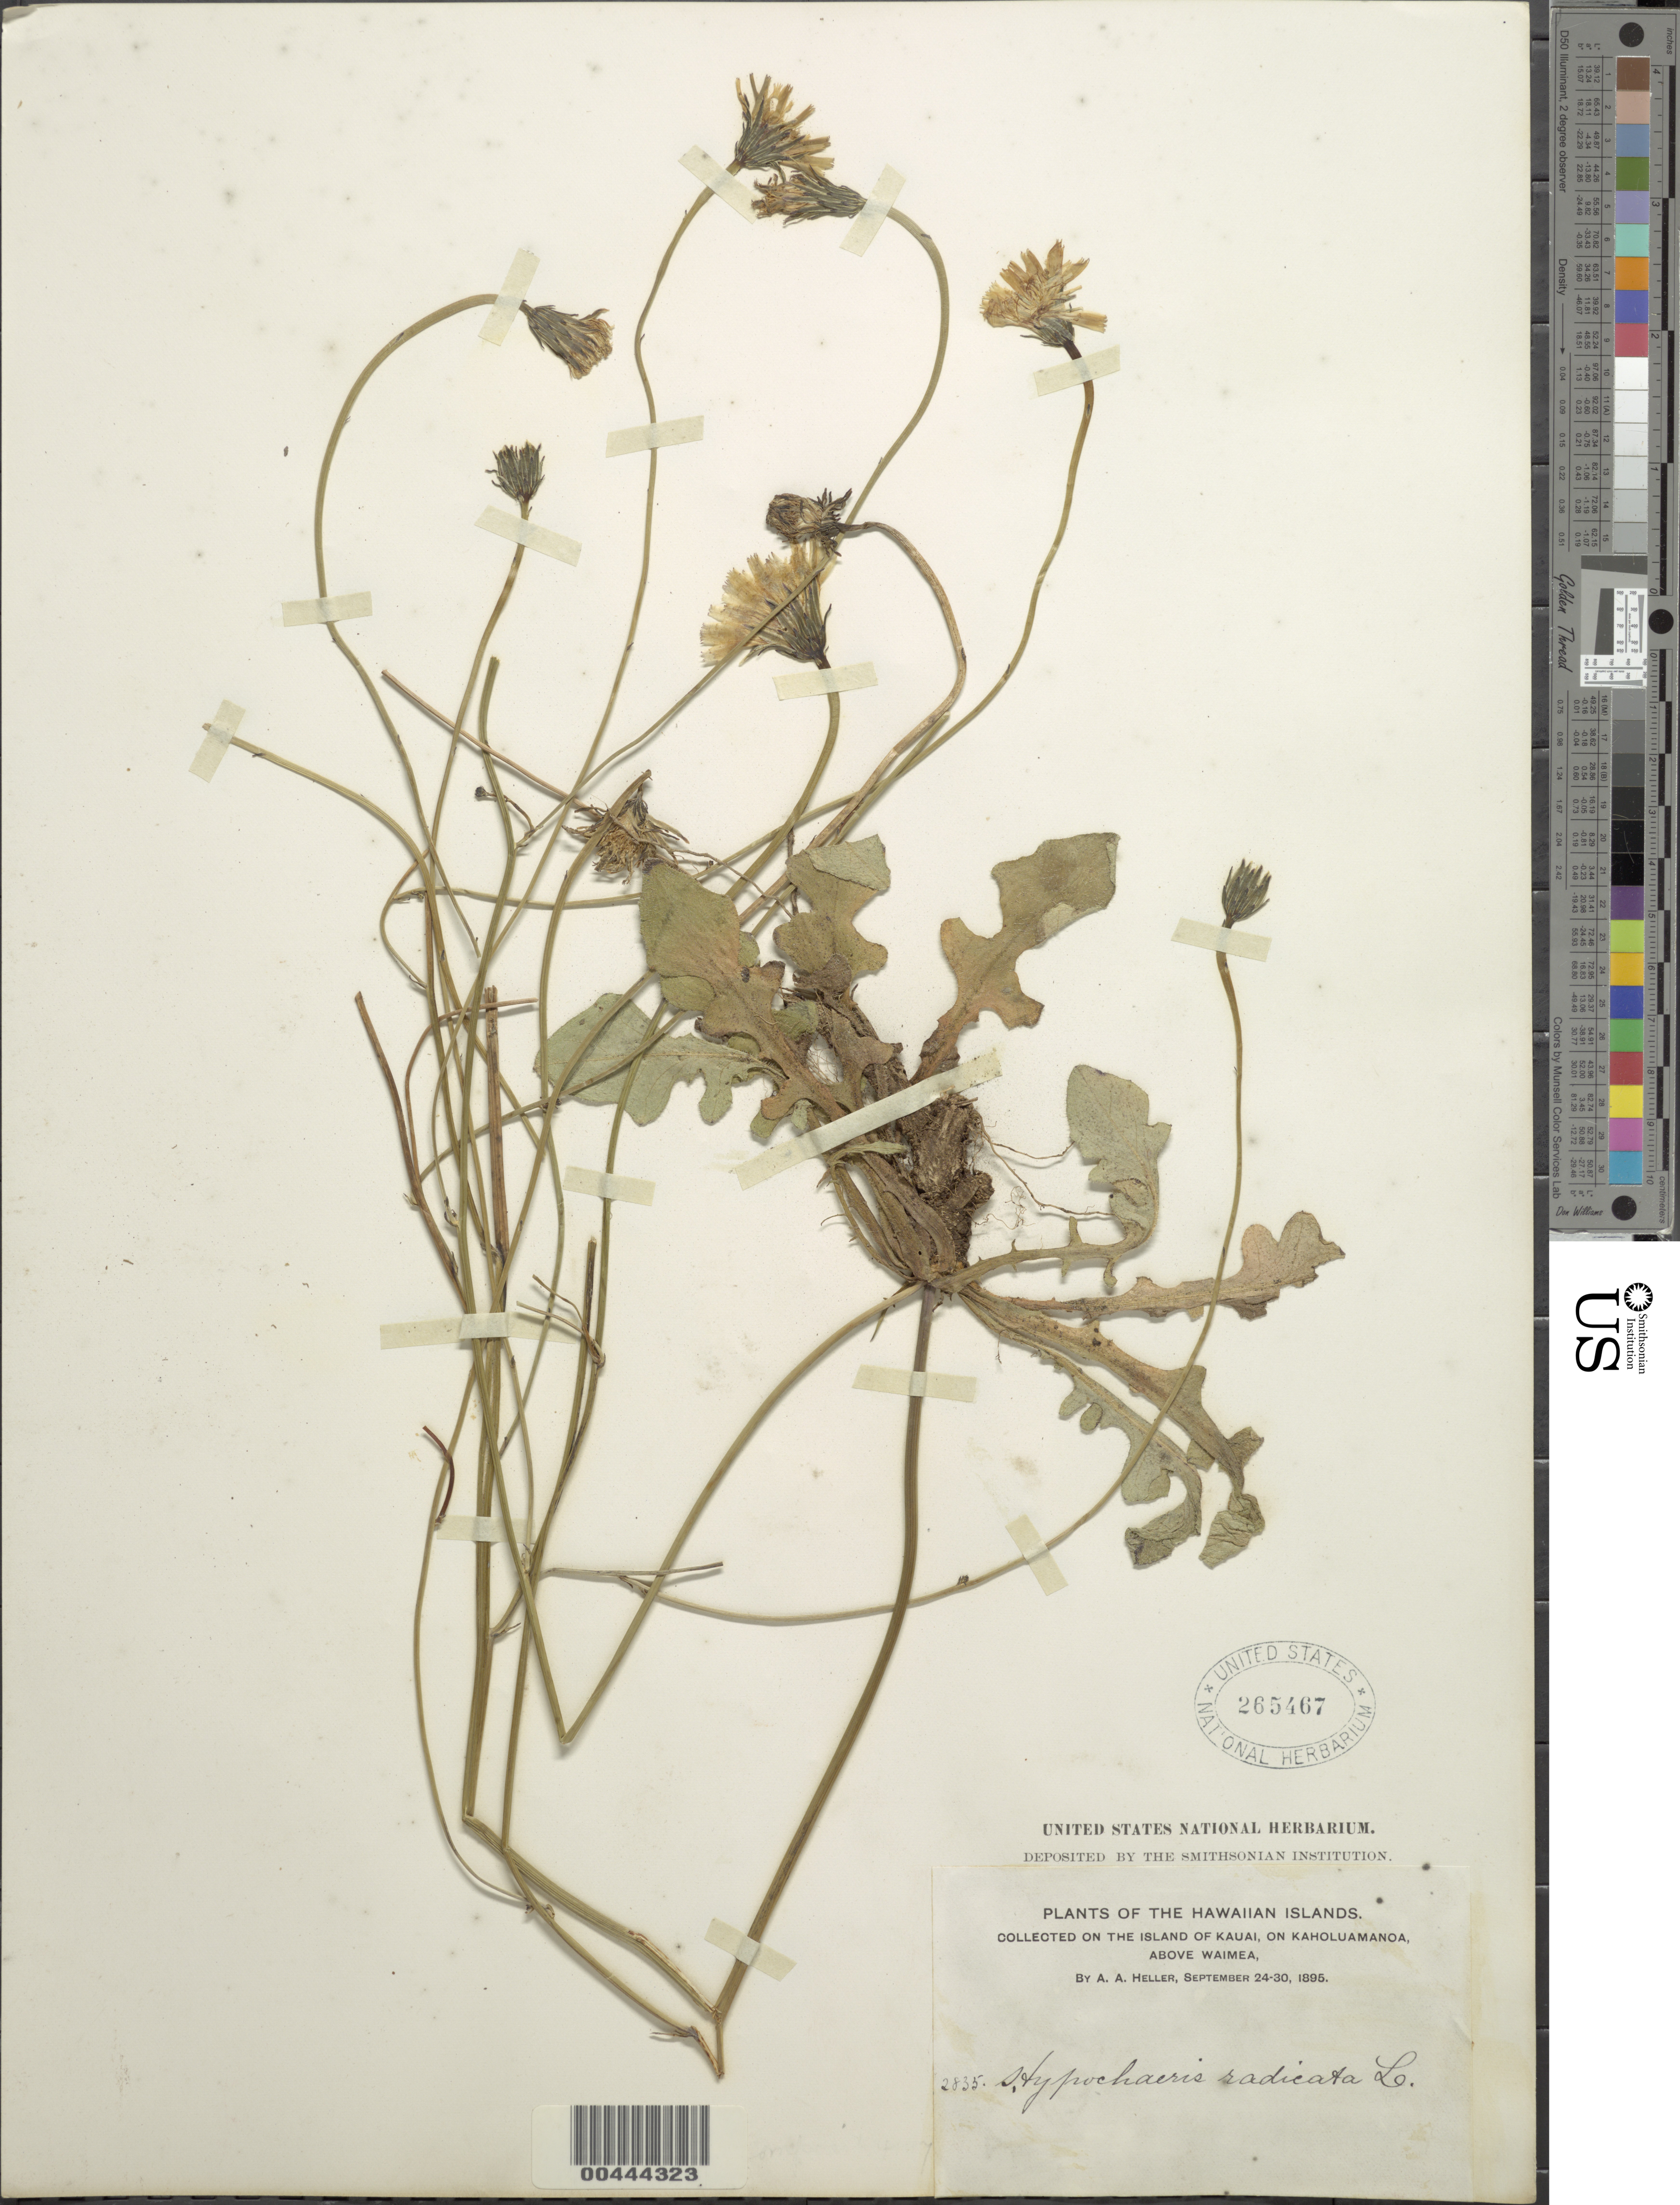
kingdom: Plantae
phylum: Tracheophyta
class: Magnoliopsida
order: Asterales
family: Asteraceae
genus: Hypochaeris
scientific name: Hypochaeris radicata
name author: L.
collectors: A. A. Heller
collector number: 2835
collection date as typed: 24 Sep 1895 to 30 Sep 1895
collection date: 1895-09-24/1895-09-30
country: United States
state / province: Hawaii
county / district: Kauai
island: Kaua'i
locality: On Kaholuamanoa, above Waimea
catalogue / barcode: US 265467